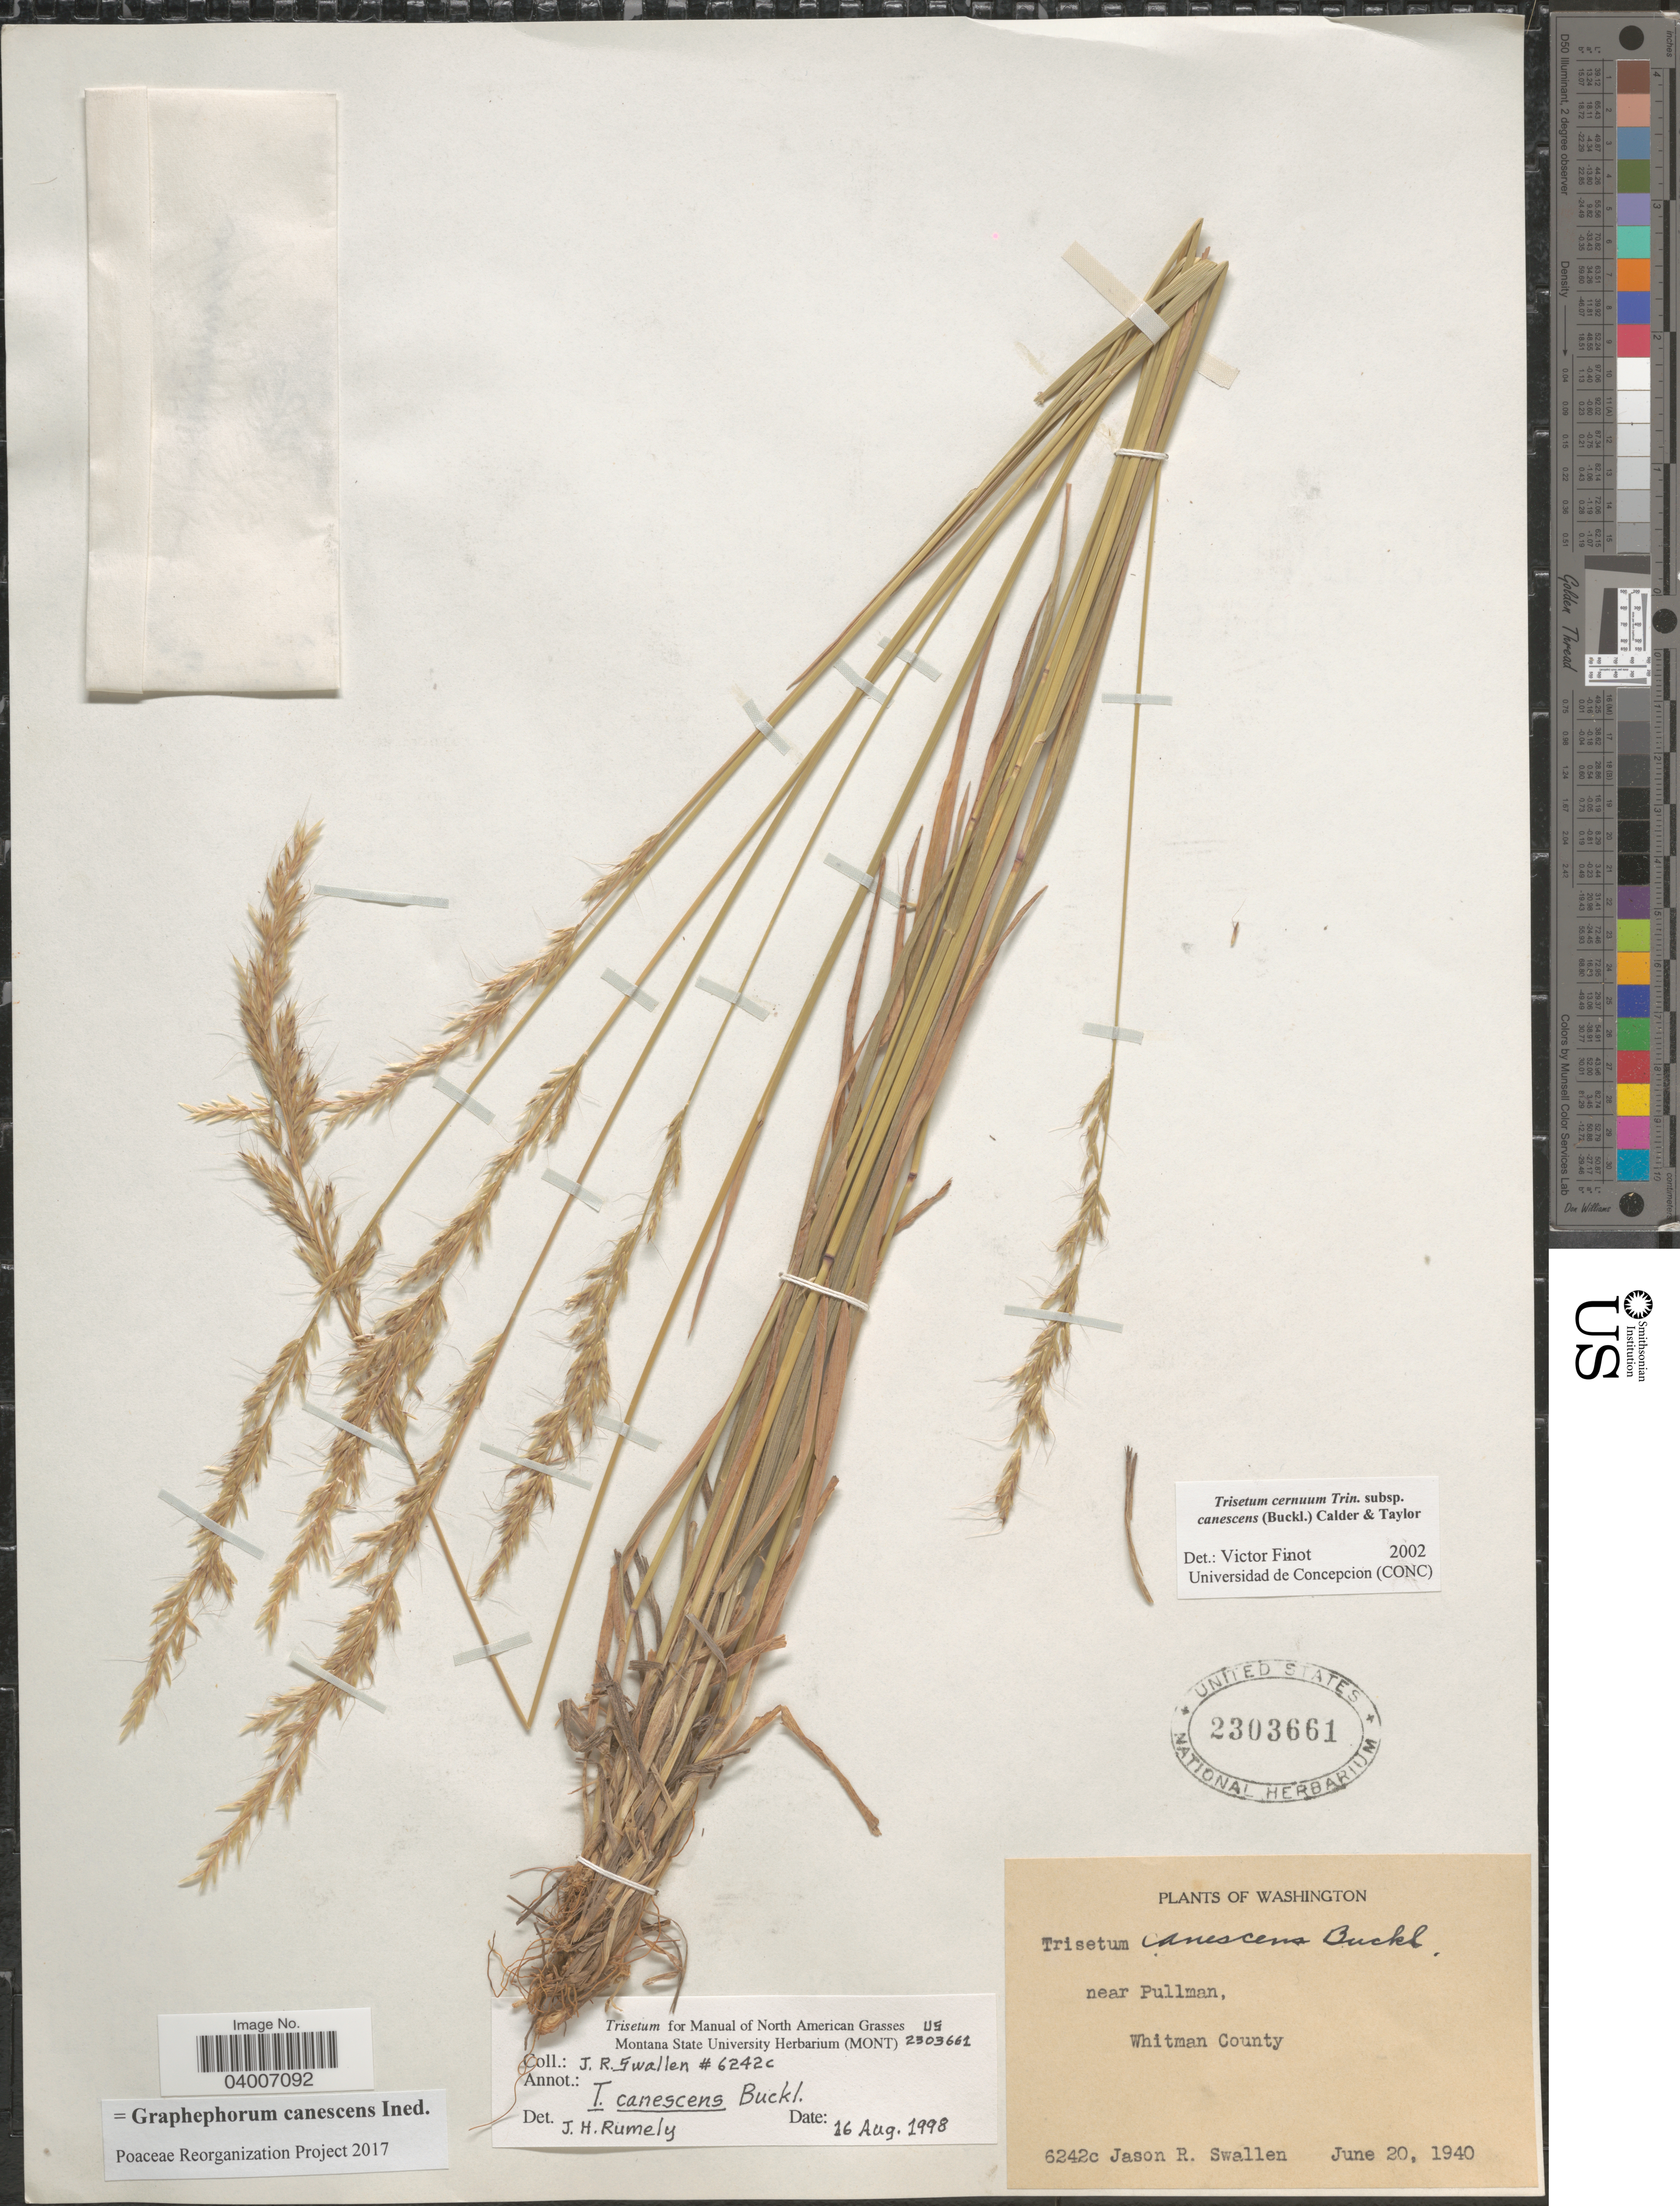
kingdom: Plantae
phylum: Tracheophyta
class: Liliopsida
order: Poales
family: Poaceae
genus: Graphephorum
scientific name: Graphephorum canescens ined.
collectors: J. R. Swallen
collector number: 6242c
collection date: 1940-06-20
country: United States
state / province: Washington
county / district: Whitman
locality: Near Pullman, Whitman County.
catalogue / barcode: US 2303661